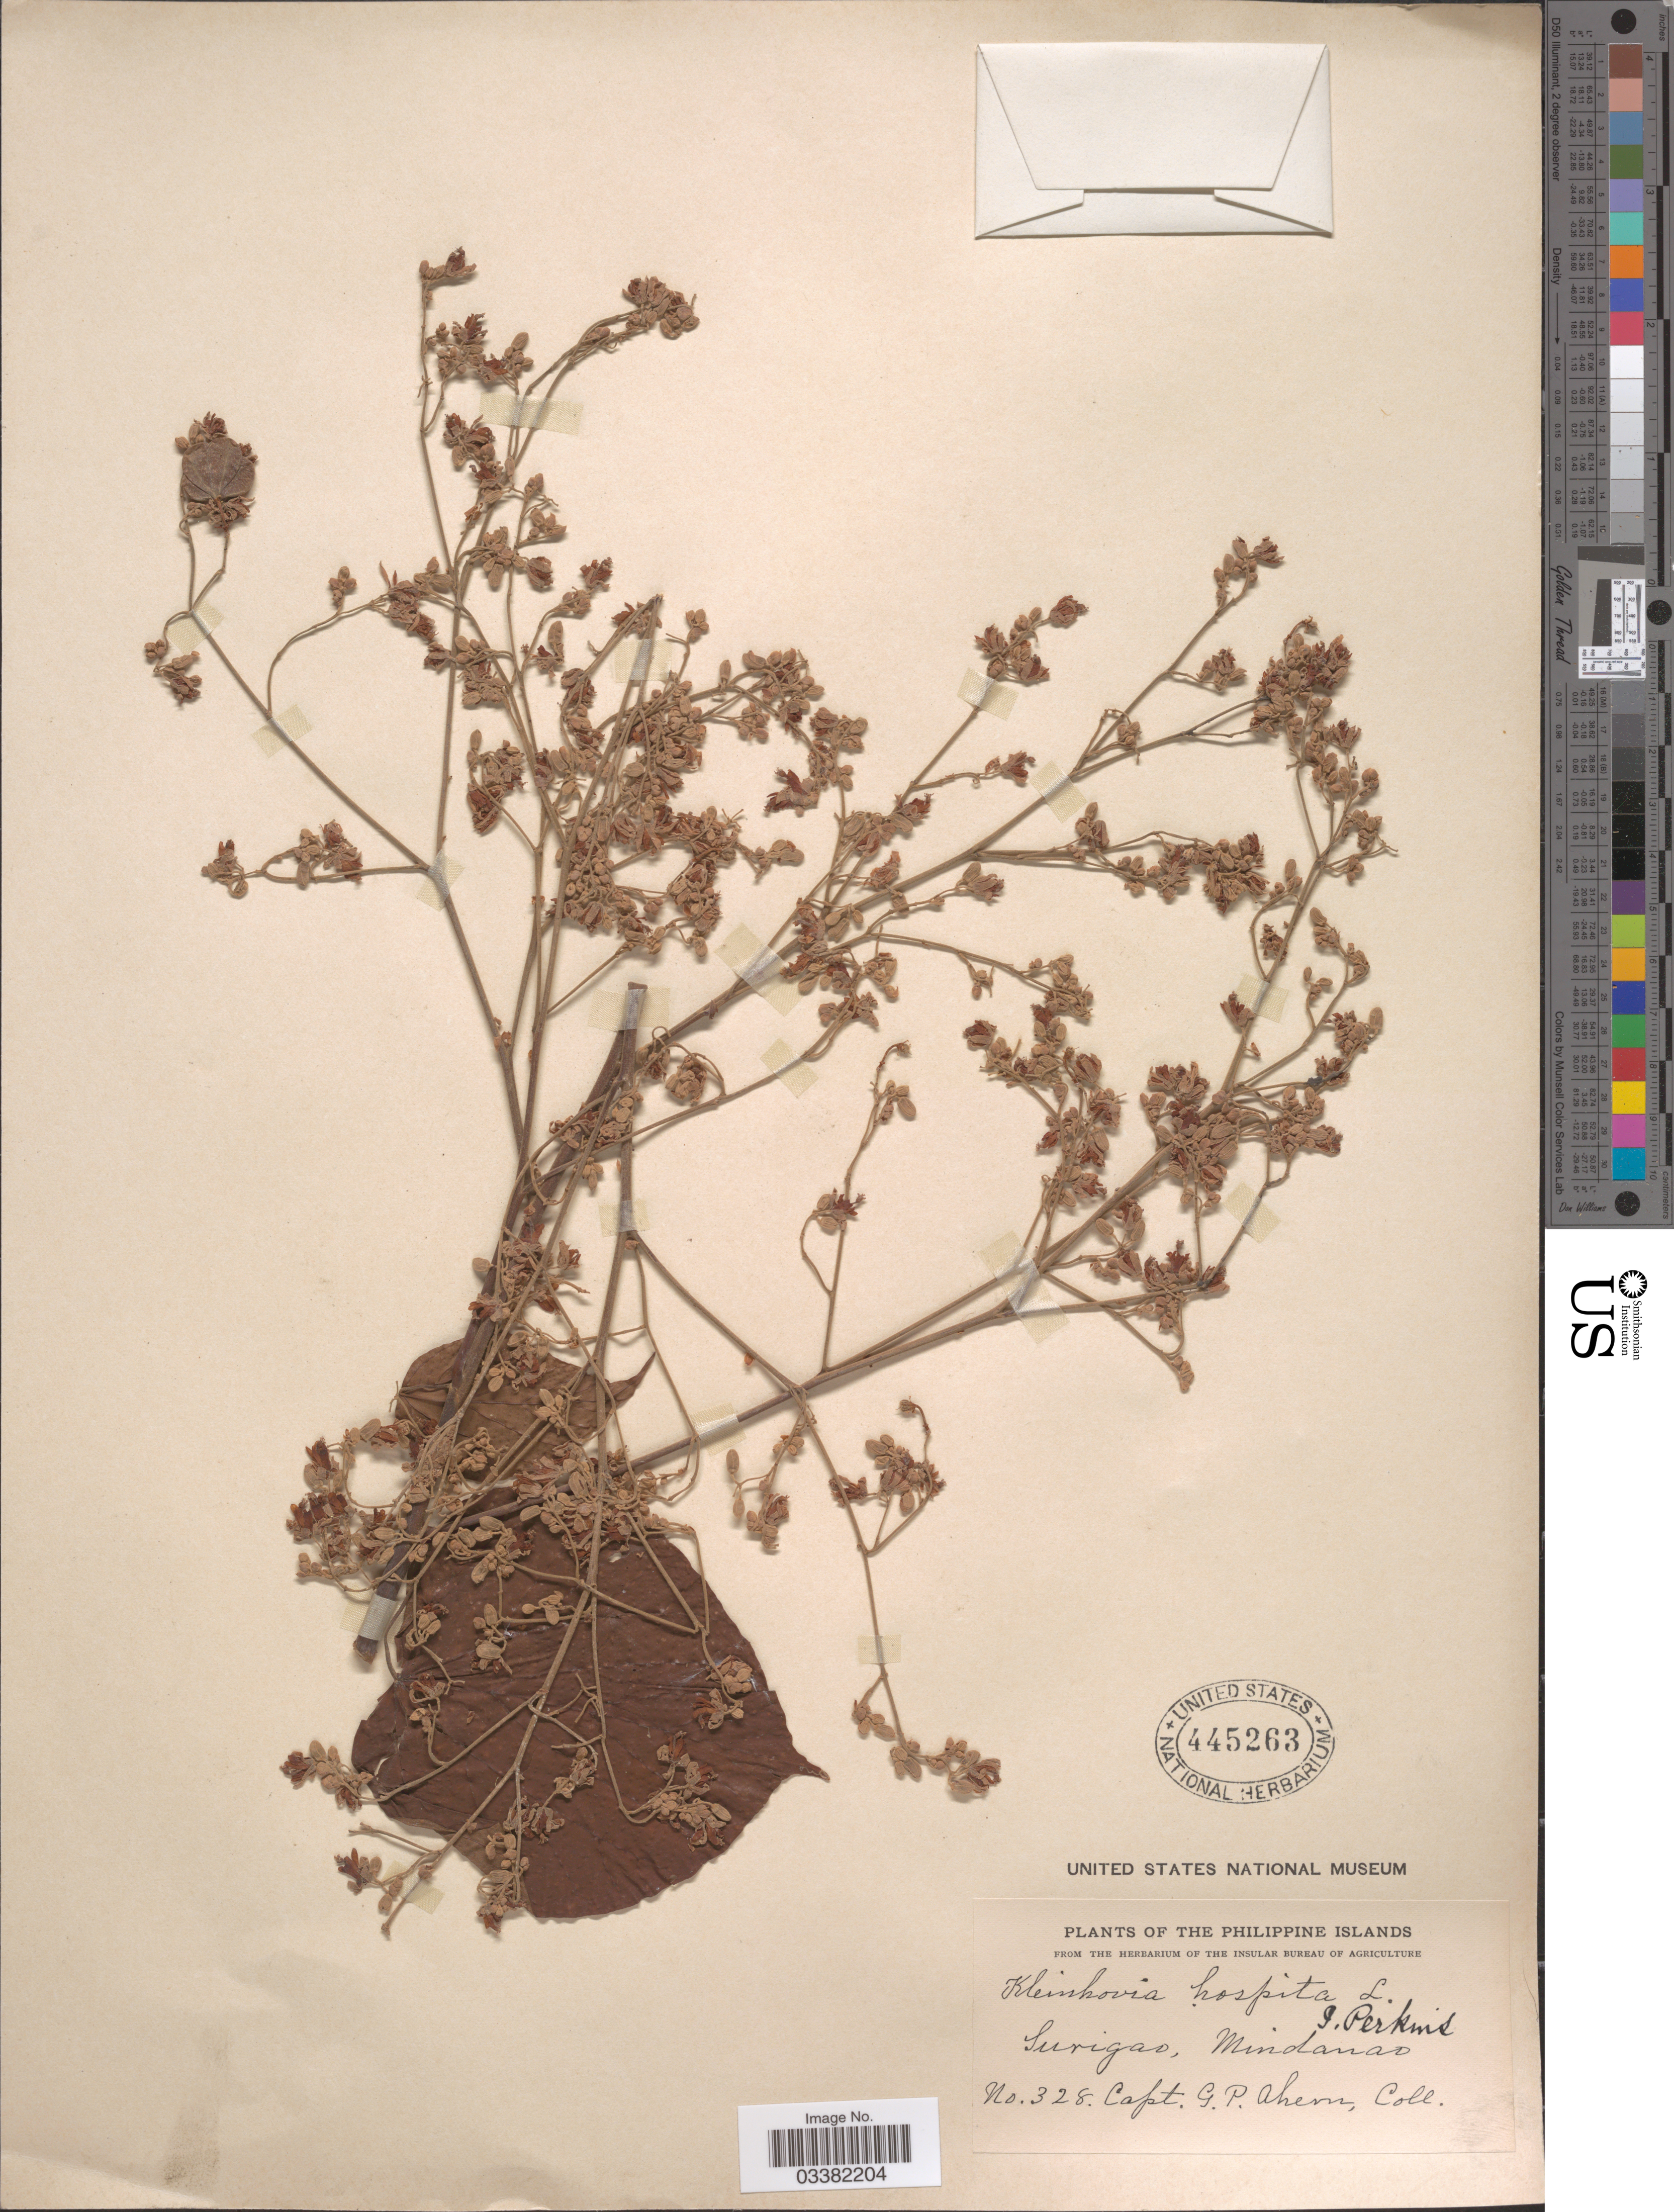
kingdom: Plantae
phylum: Tracheophyta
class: Magnoliopsida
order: Malvales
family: Malvaceae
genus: Kleinhovia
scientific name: Kleinhovia hospita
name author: L.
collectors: G. Ahern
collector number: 328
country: Philippines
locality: Surigao, Mindanao.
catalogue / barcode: US 445263